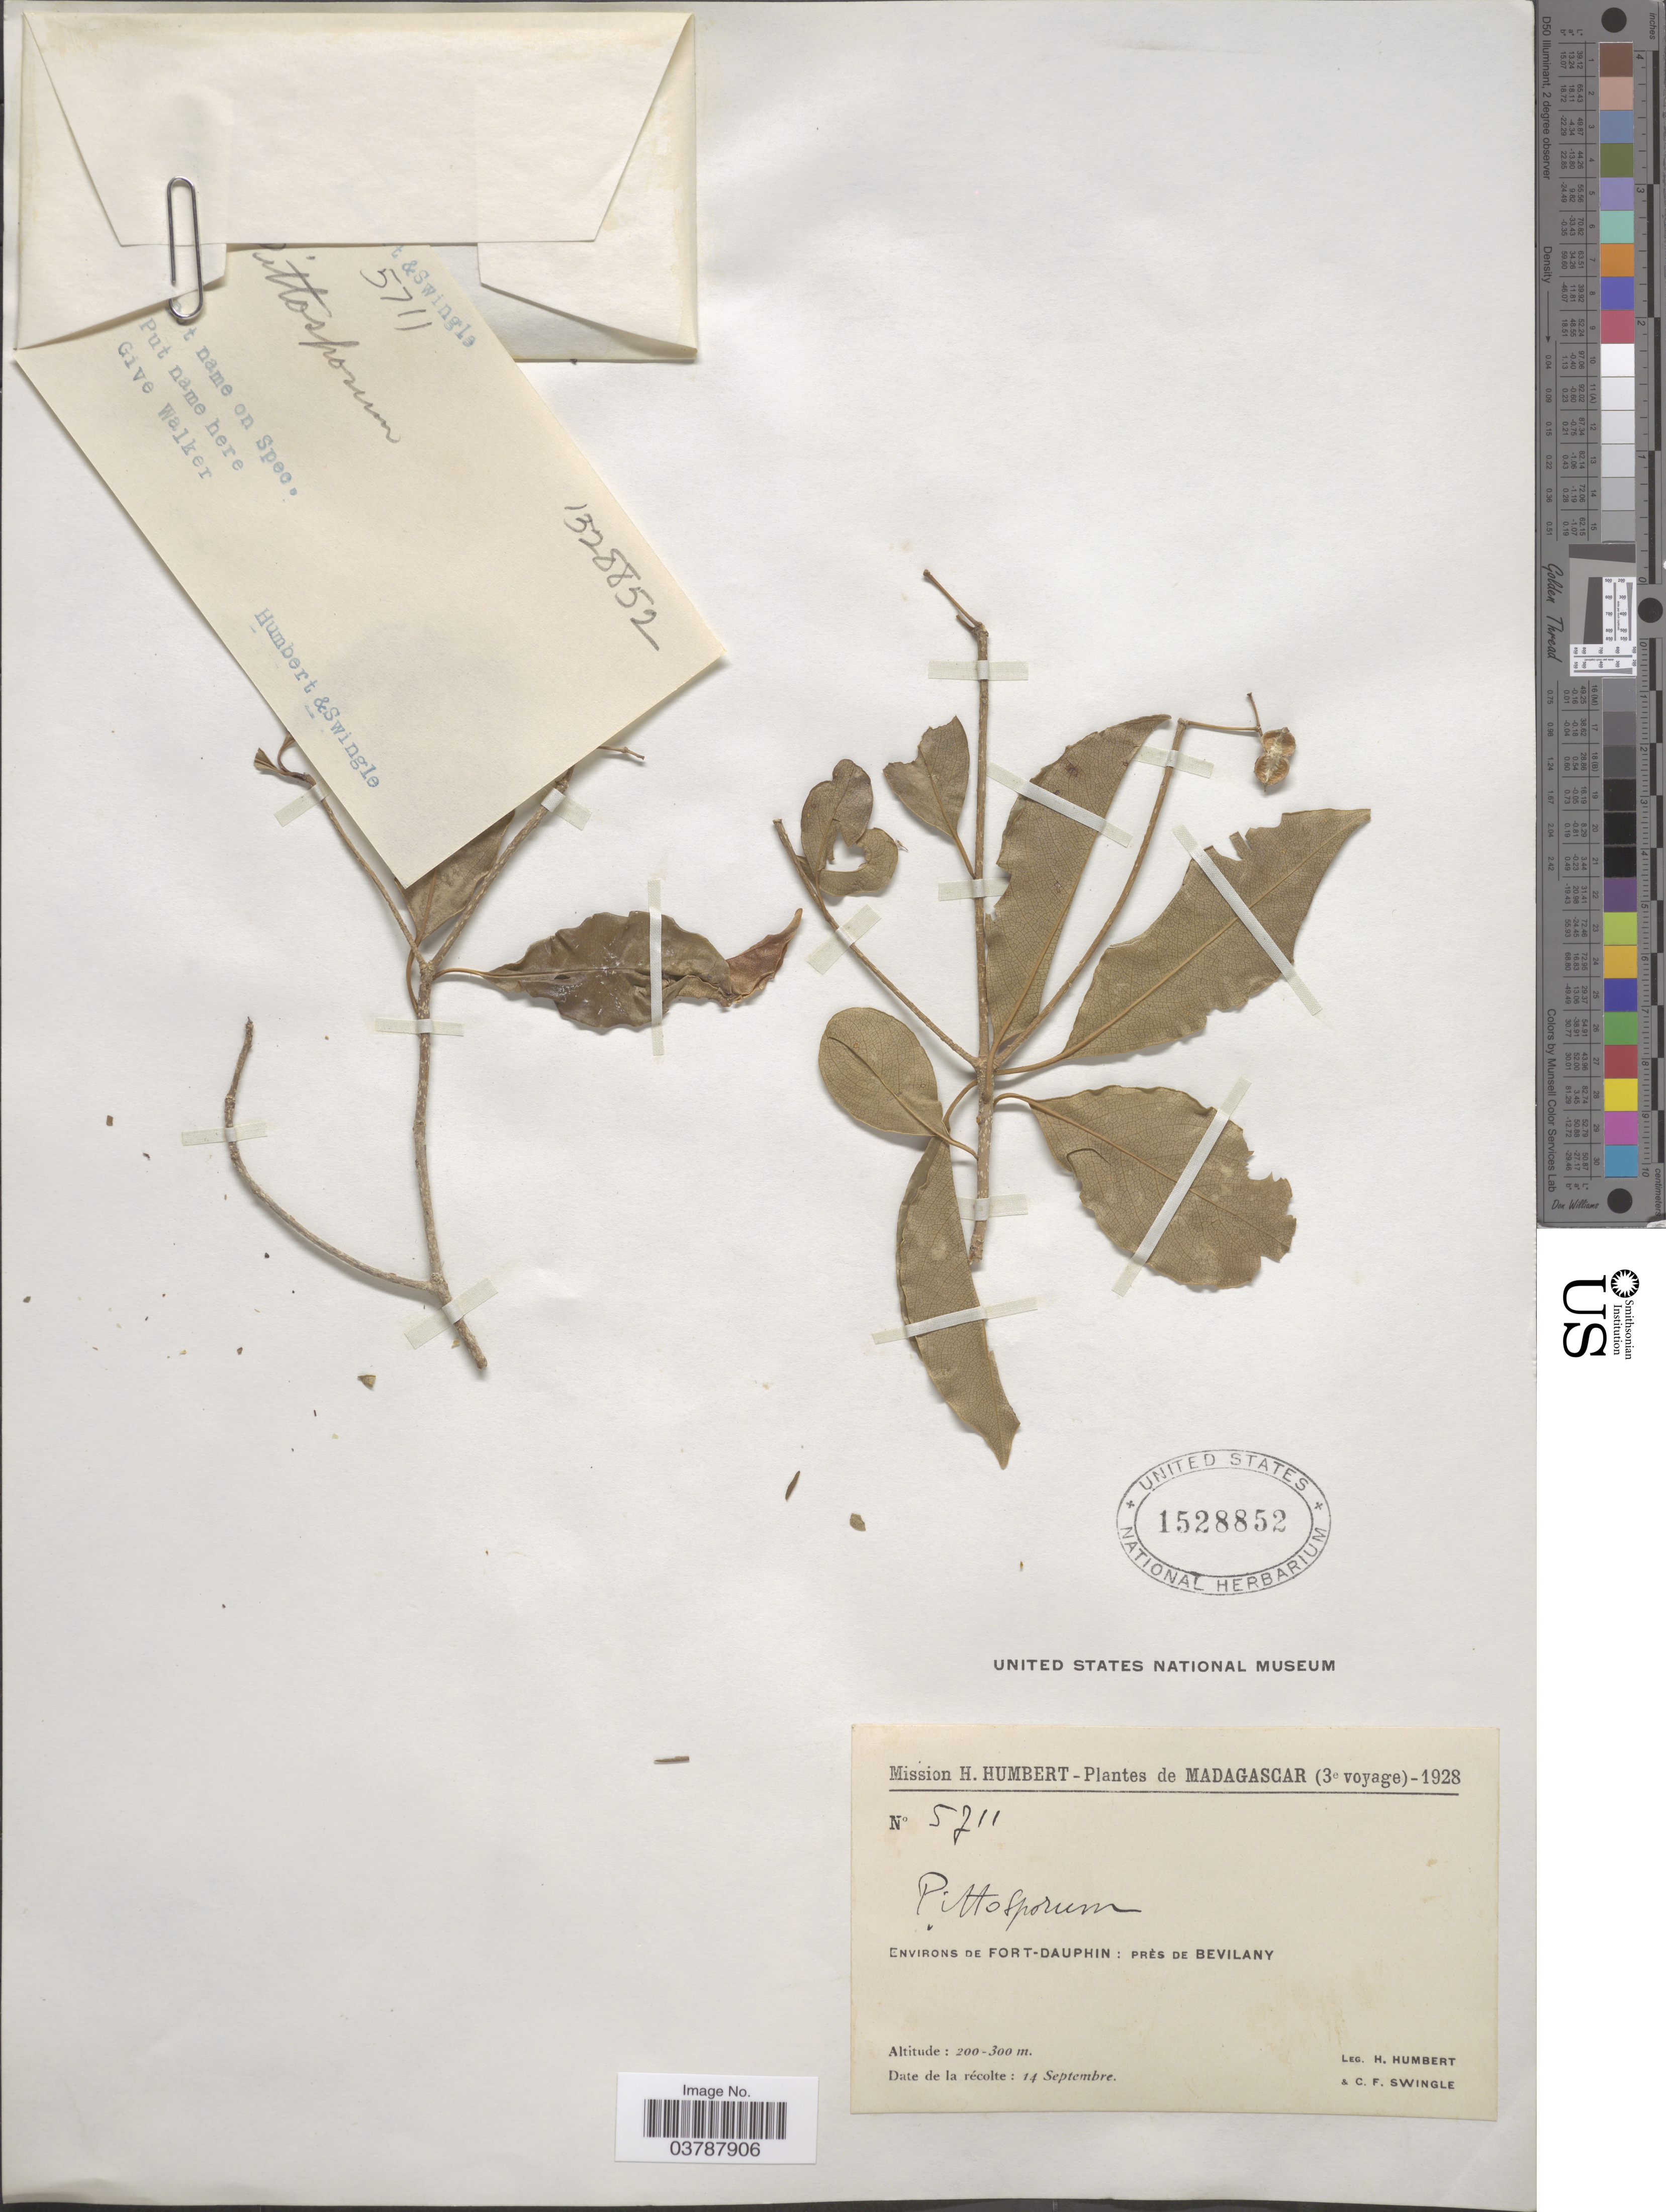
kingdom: Plantae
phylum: Tracheophyta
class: Magnoliopsida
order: Apiales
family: Pittosporaceae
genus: Pittosporum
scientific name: Pittosporum sp.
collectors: H. Humbert & C. Swingle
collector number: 5711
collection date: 1928-09-14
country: Madagascar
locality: Environs de Fort-Dauphin: près de Bevilany.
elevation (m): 200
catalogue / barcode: US 1528852